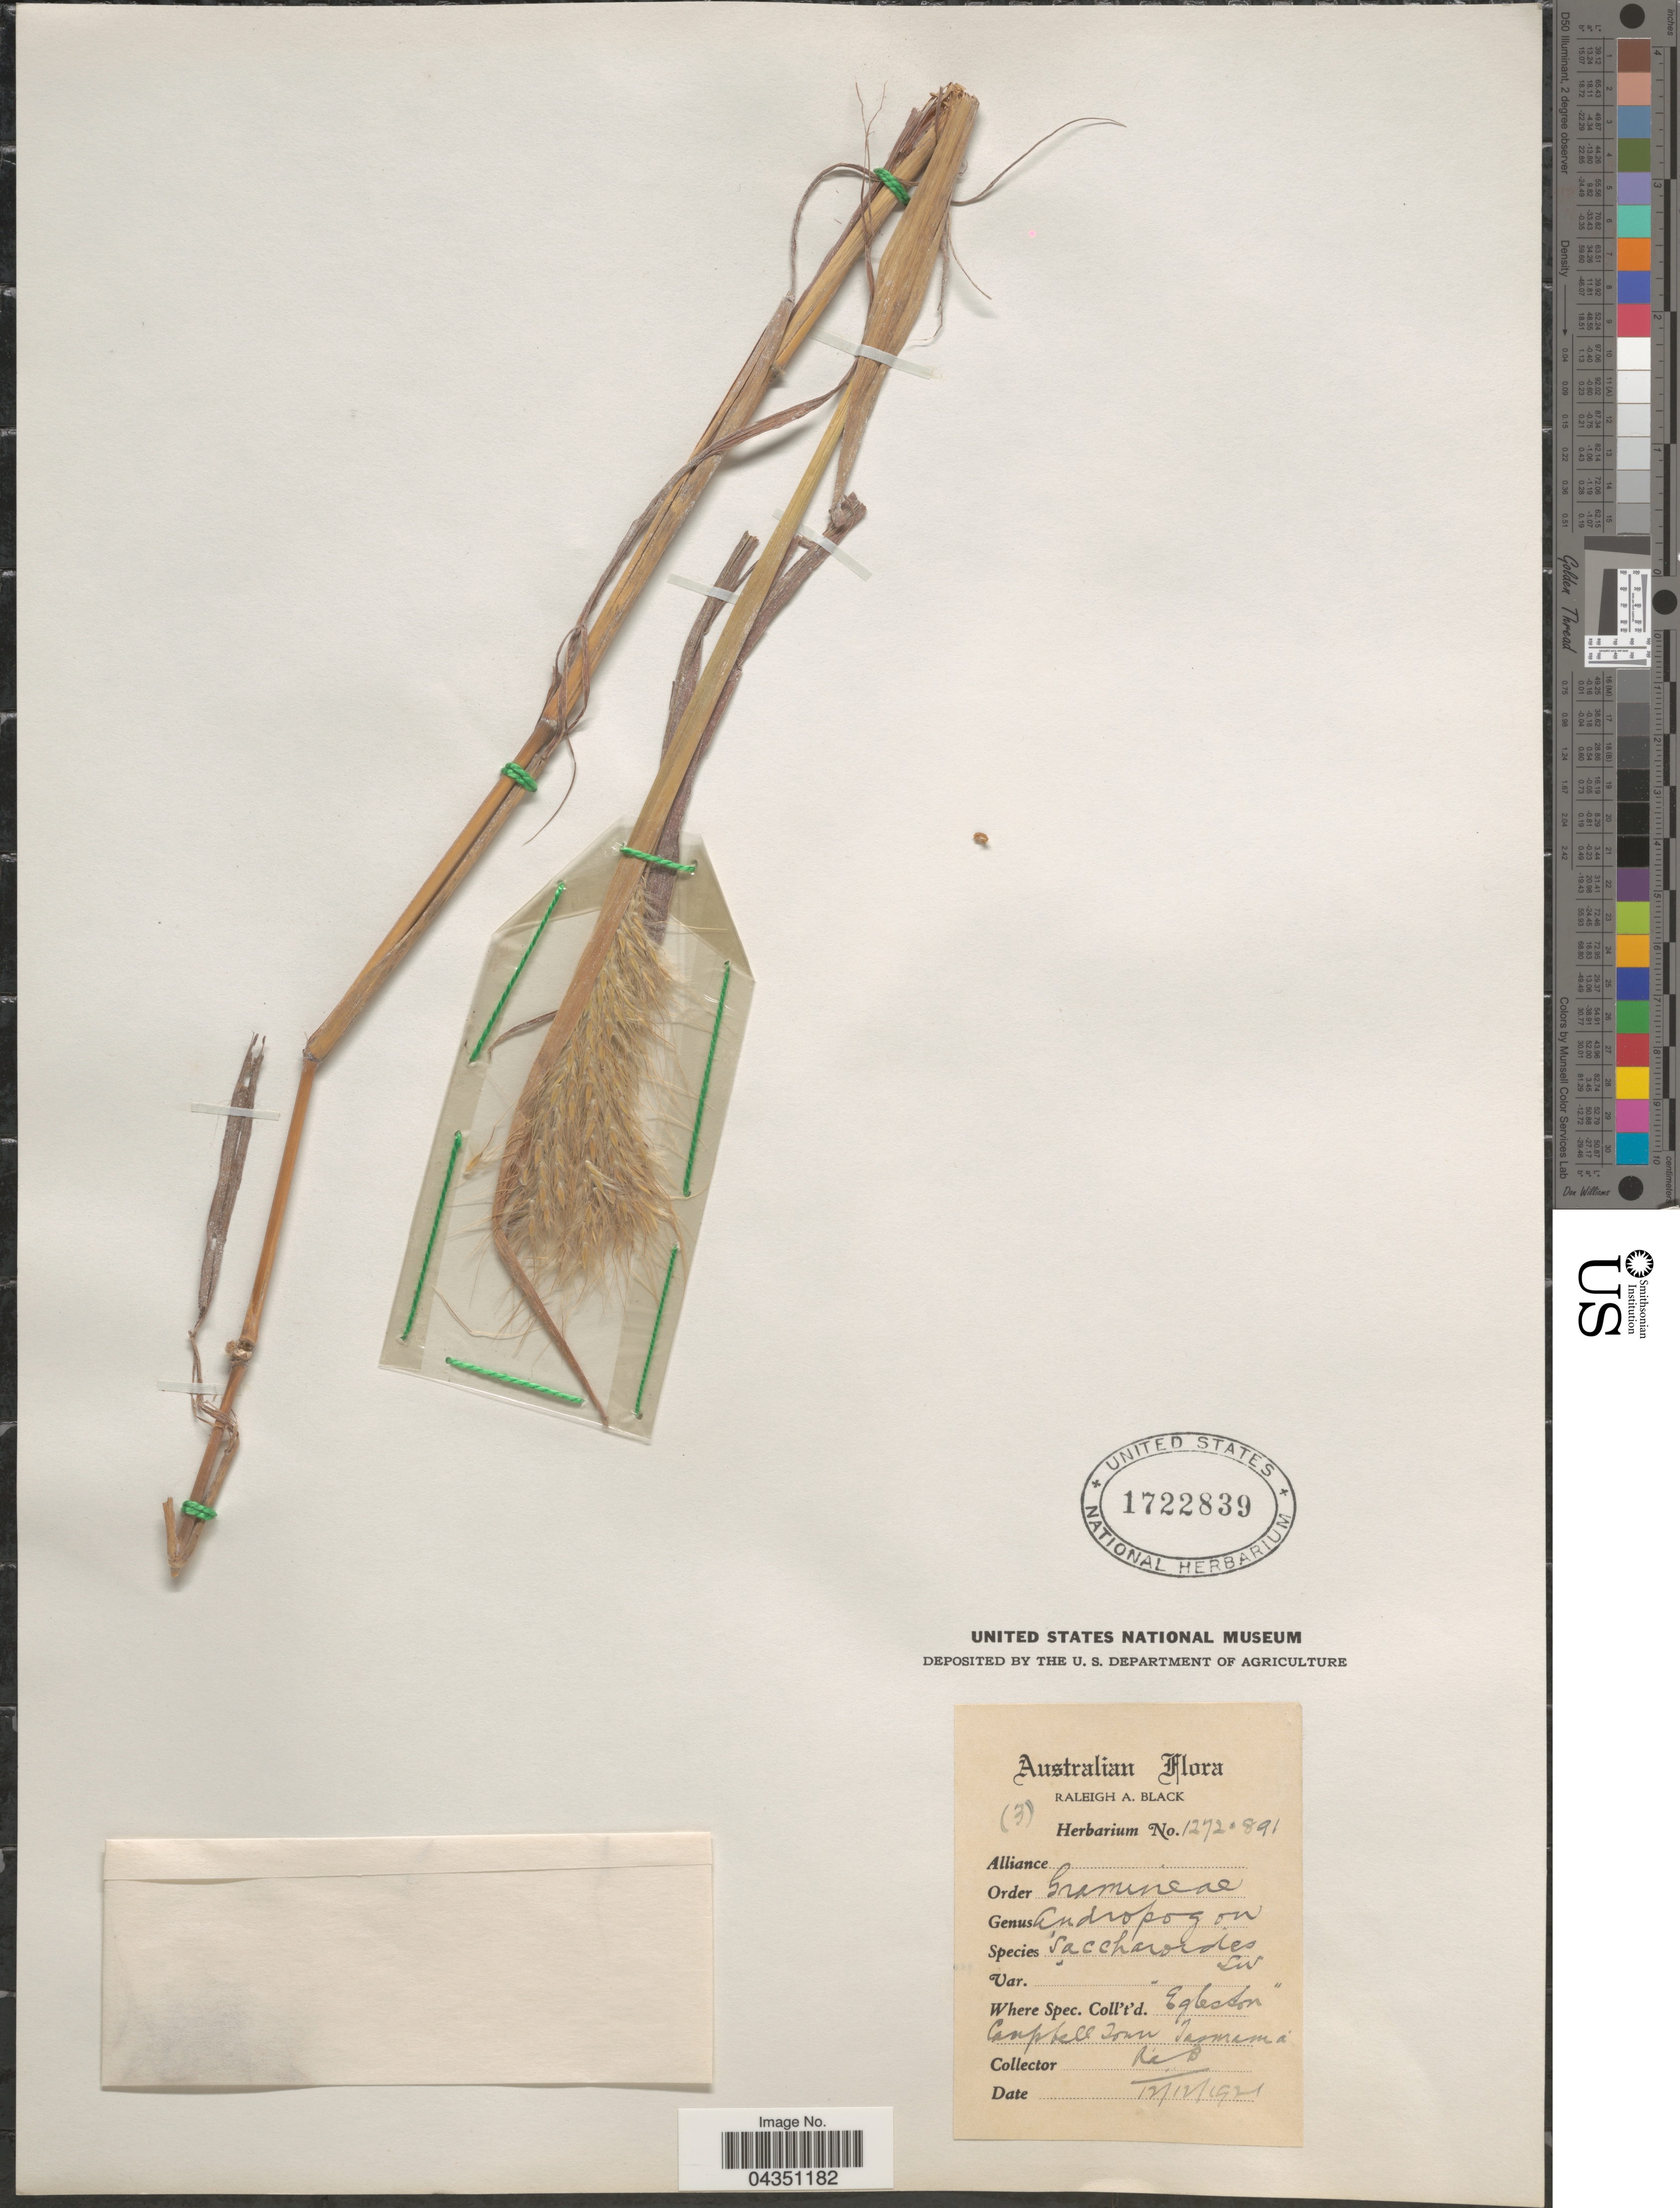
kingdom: Plantae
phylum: Tracheophyta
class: Liliopsida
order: Poales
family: Poaceae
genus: Dichanthium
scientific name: Dichanthium sp.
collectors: R. A. Black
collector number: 1272891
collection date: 1921-04-12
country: Australia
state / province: Tasmania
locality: Campbell Town Tasmania.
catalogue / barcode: US 1722839